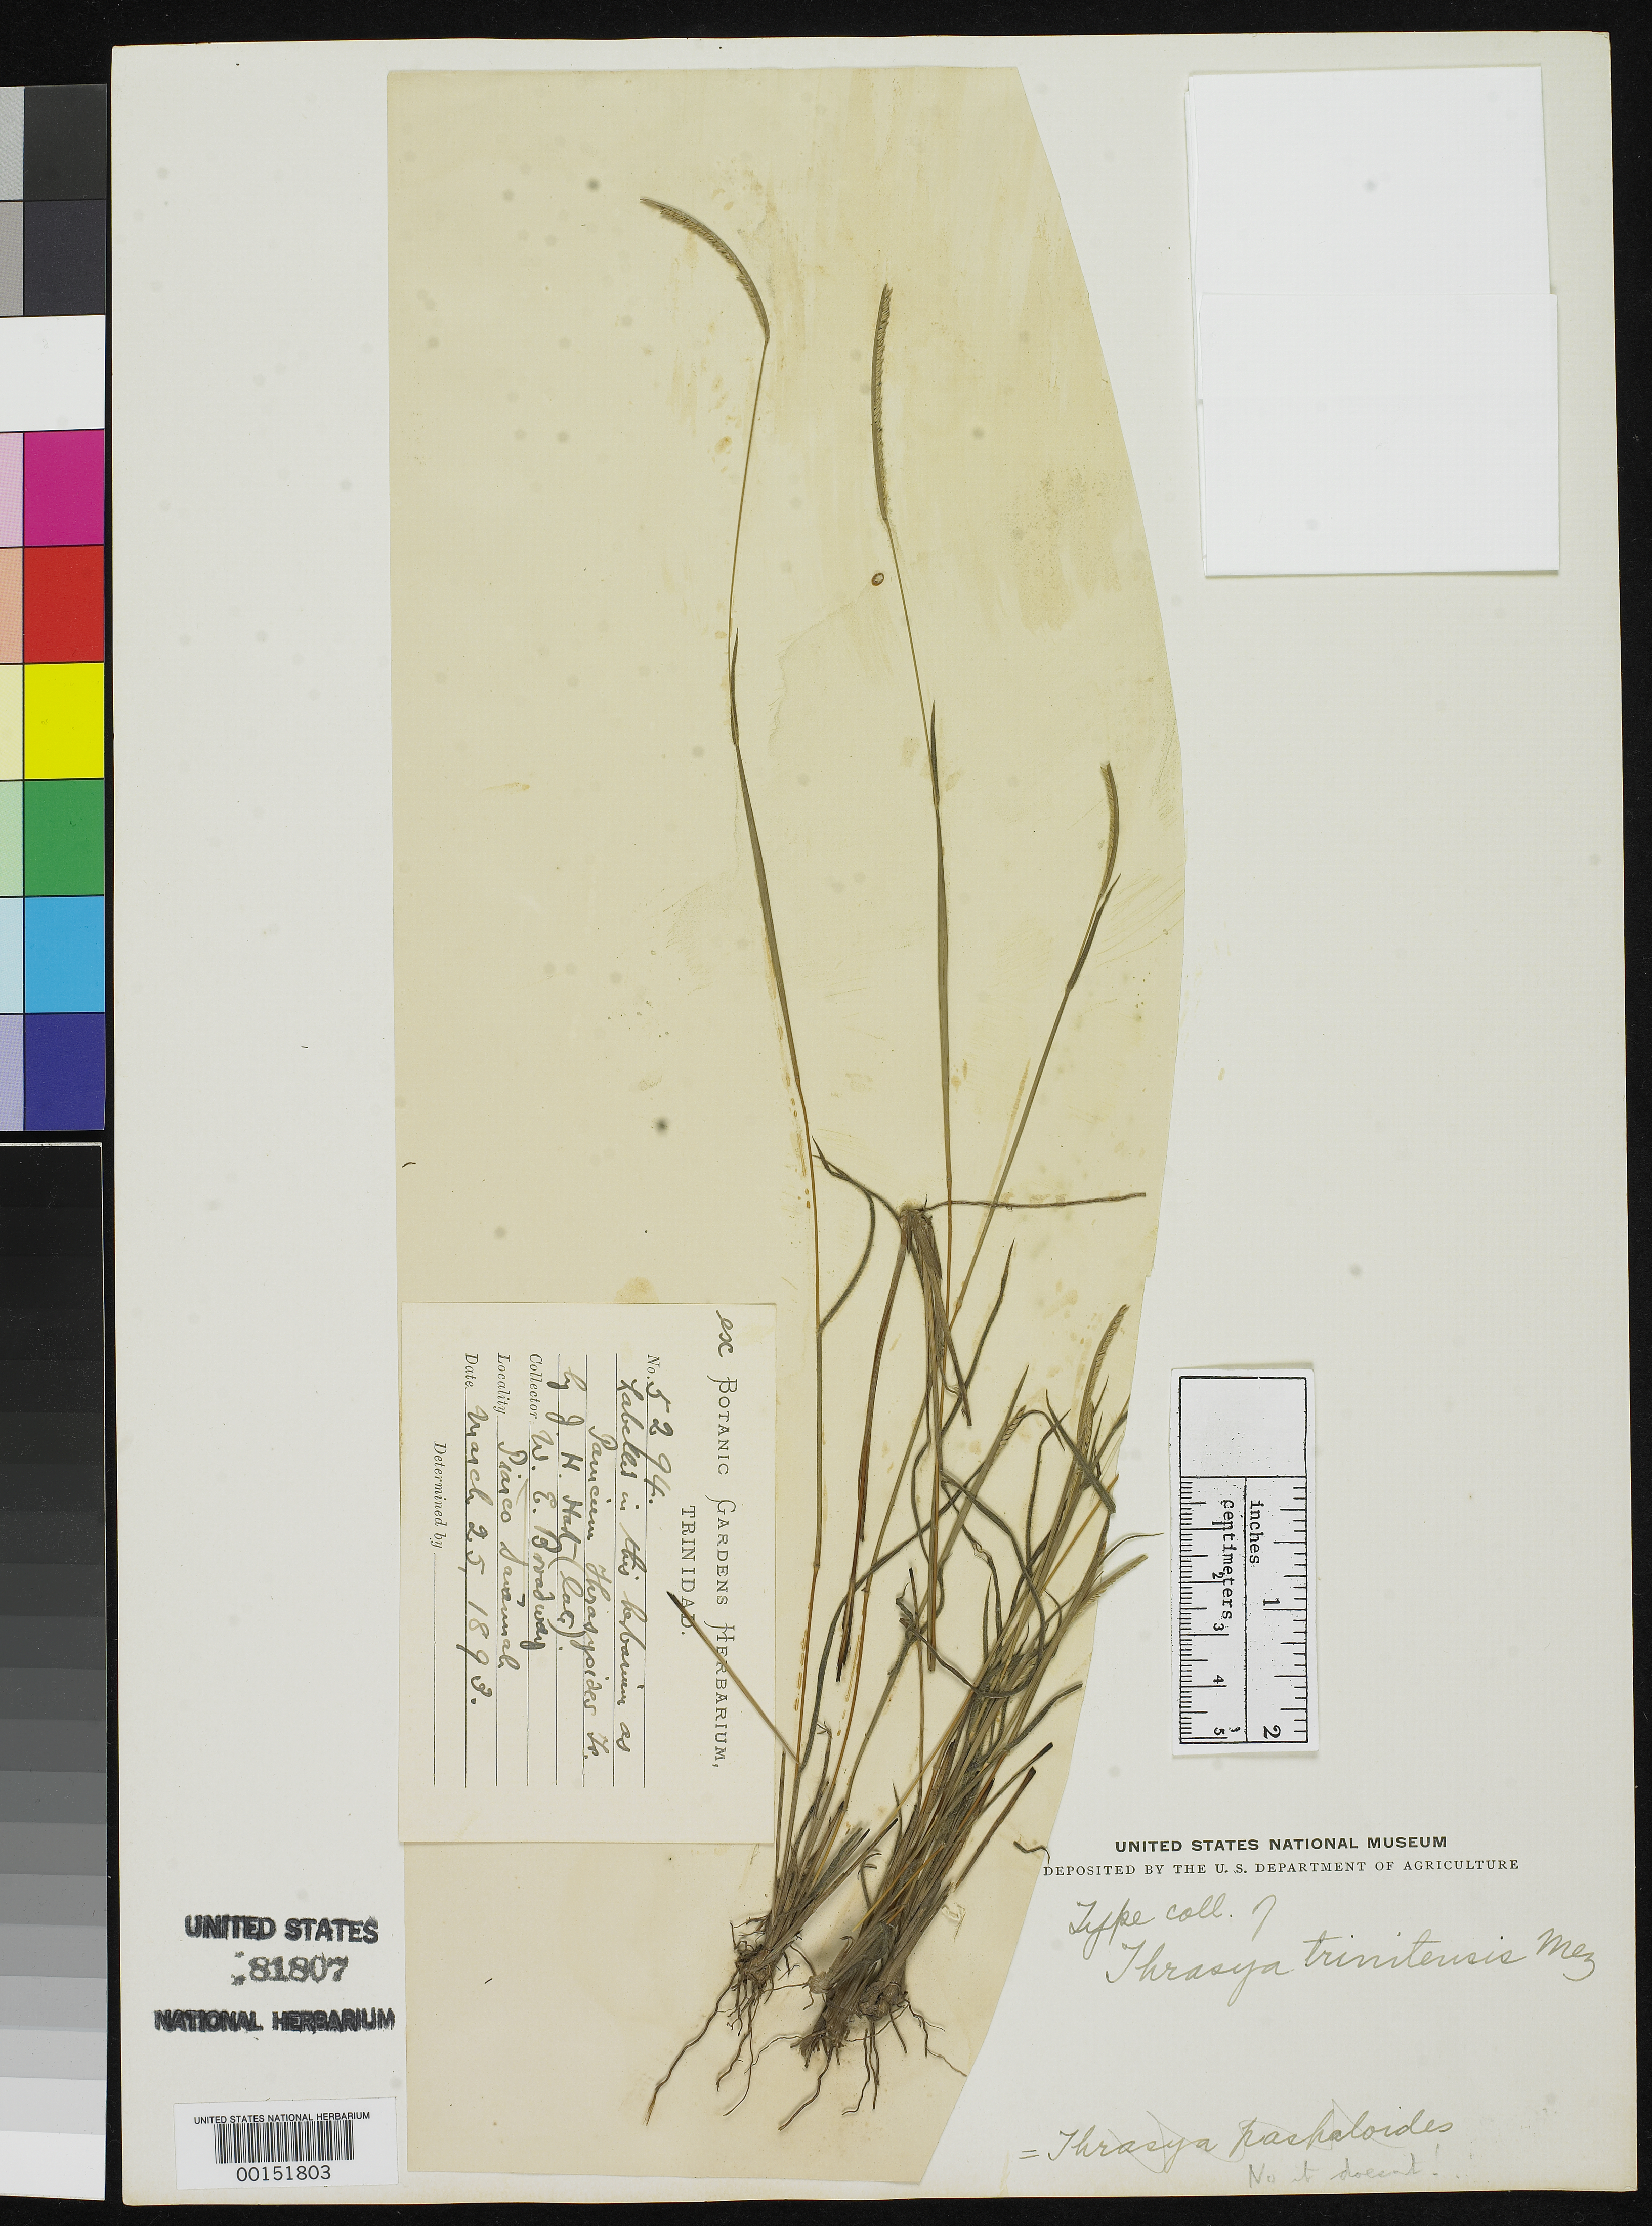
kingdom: Plantae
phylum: Tracheophyta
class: Liliopsida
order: Poales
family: Poaceae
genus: Thrasya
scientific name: Thrasya trinitensis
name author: Mez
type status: Isotype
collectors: W. E. Broadway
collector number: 5294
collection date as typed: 25 Mar 1893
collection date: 1893-03-25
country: Trinidad and Tobago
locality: Piarco-savanna.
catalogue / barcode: US 81807